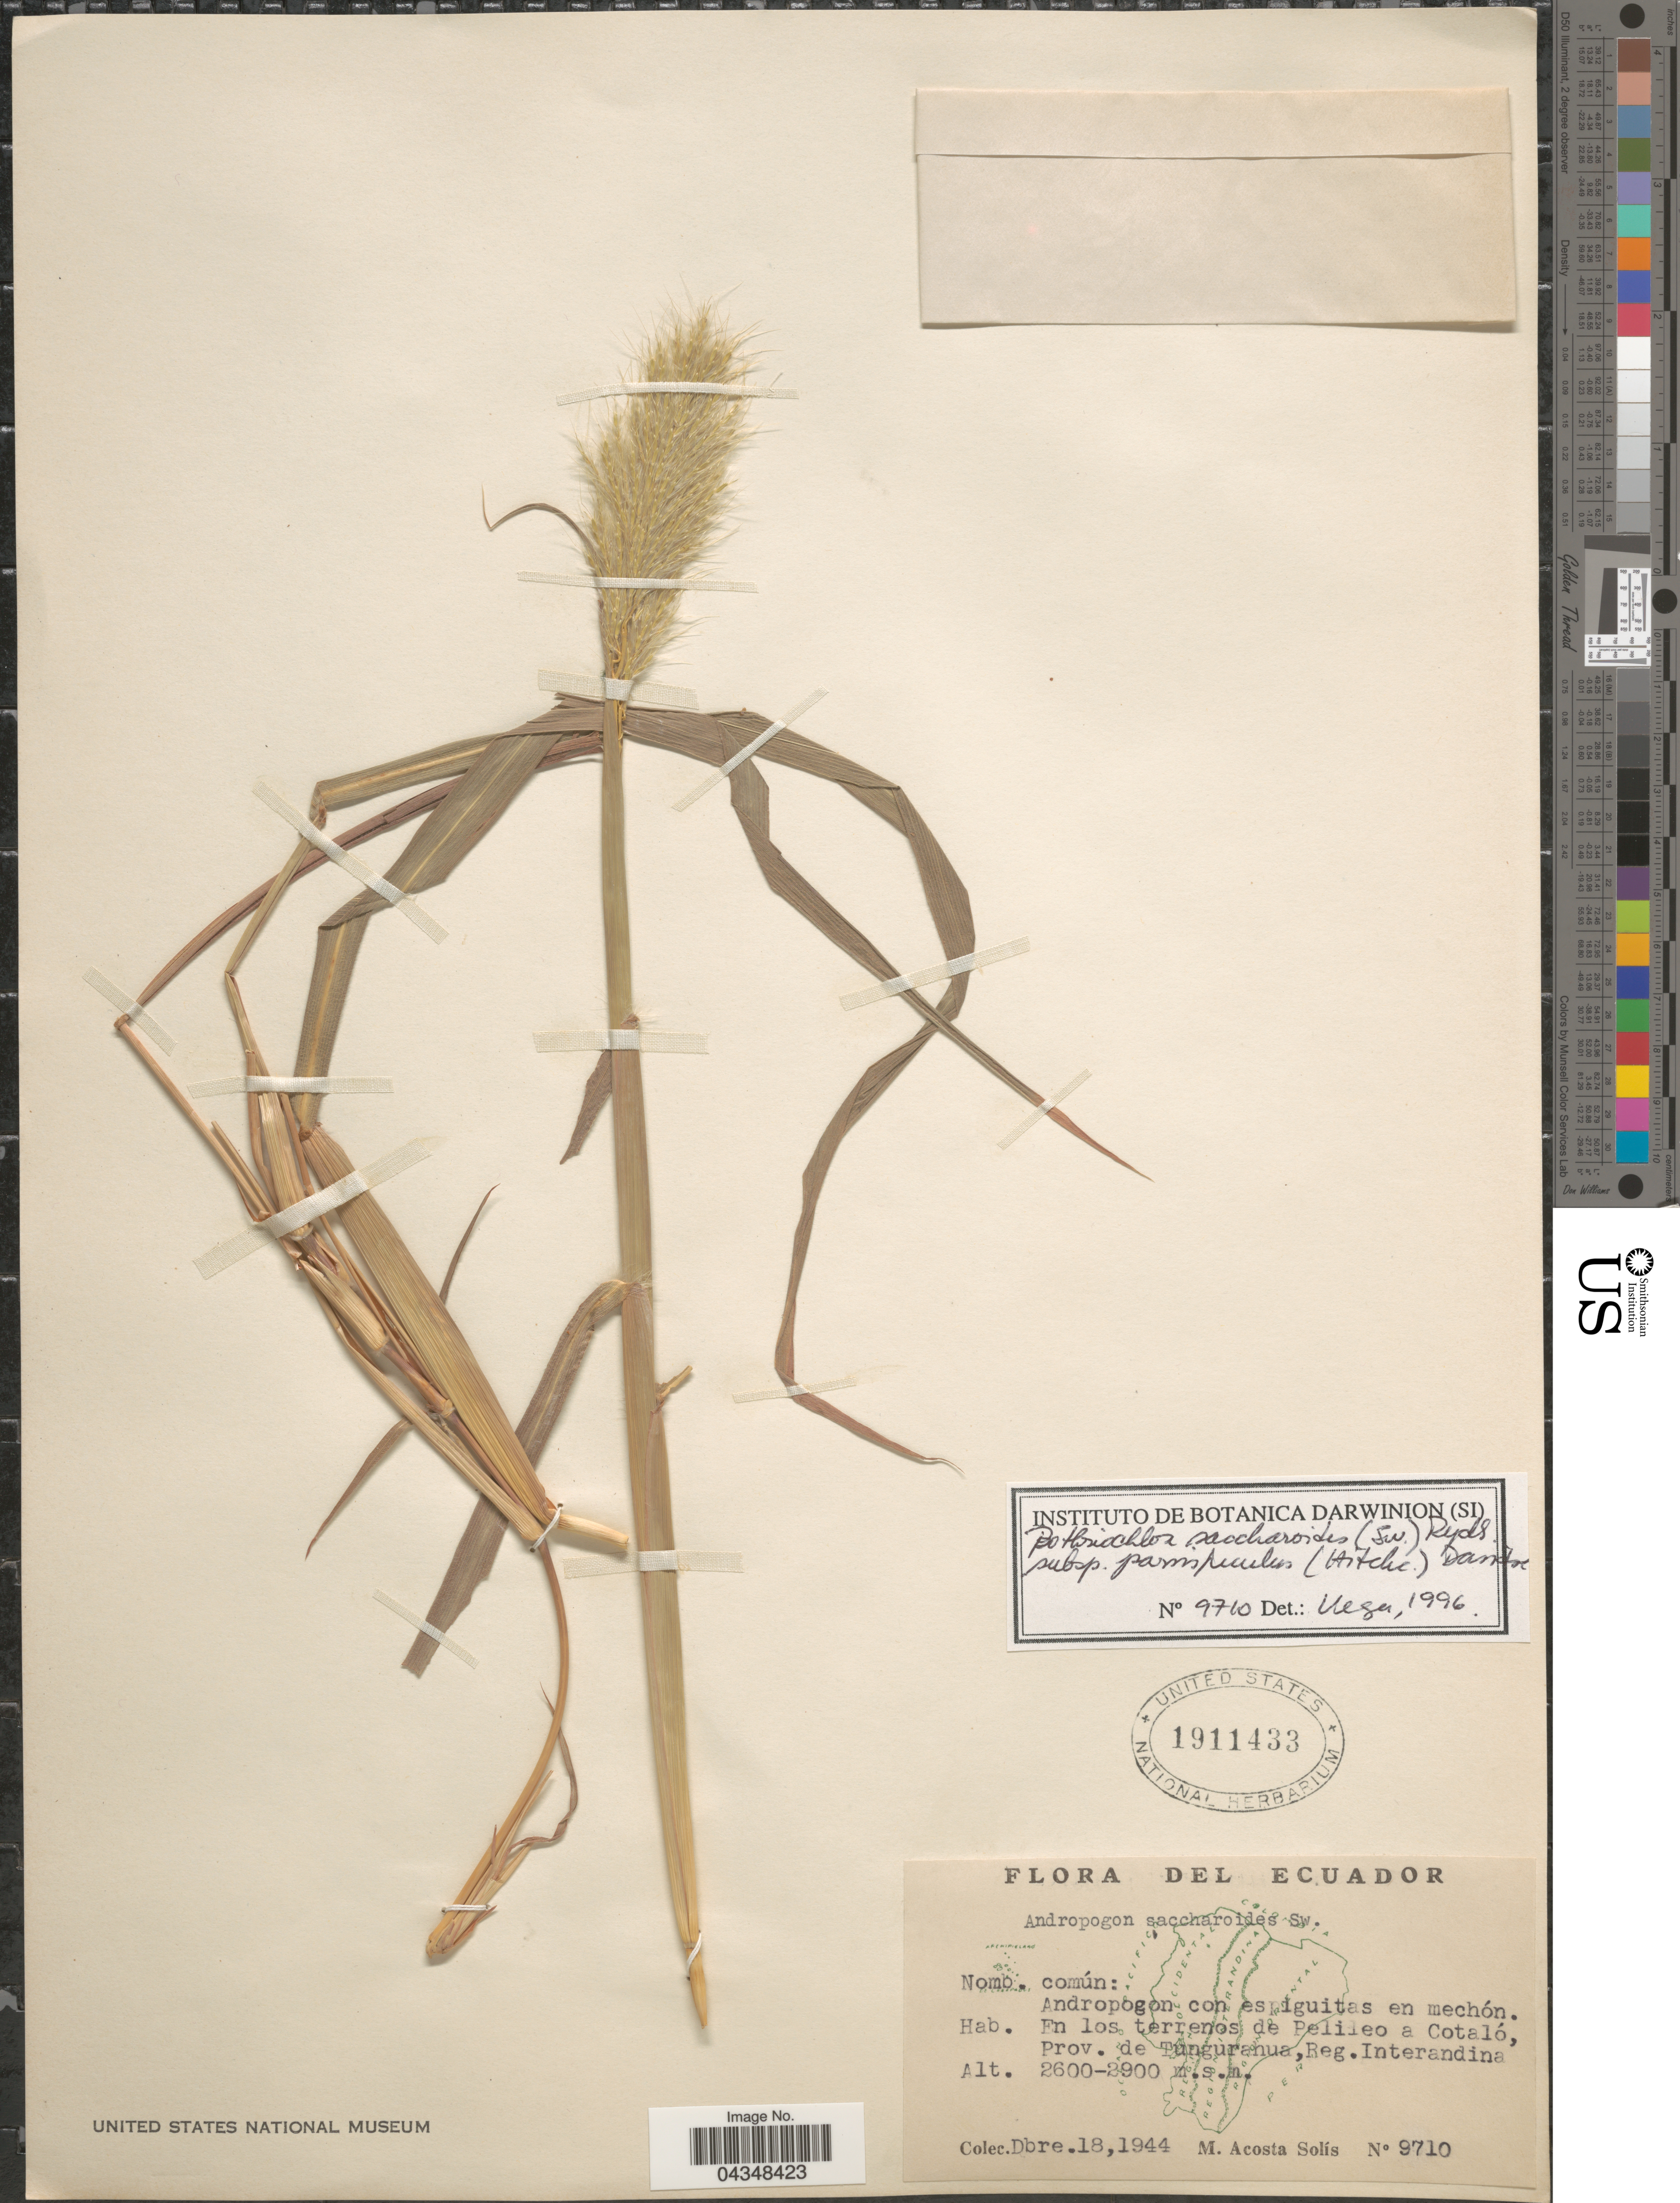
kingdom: Plantae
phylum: Tracheophyta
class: Liliopsida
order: Poales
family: Poaceae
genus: Bothriochloa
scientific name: Bothriochloa saccharoides var. parvispicula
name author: (Hitchc.) Tovar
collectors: M. Acosta Solis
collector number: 9710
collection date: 1944-12-18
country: Ecuador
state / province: Tungurahua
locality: En los terrenos de Pelileo a Cotaló, Prov. de Tungurahua, Reg. Interandina.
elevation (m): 2600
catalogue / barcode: US 1911433